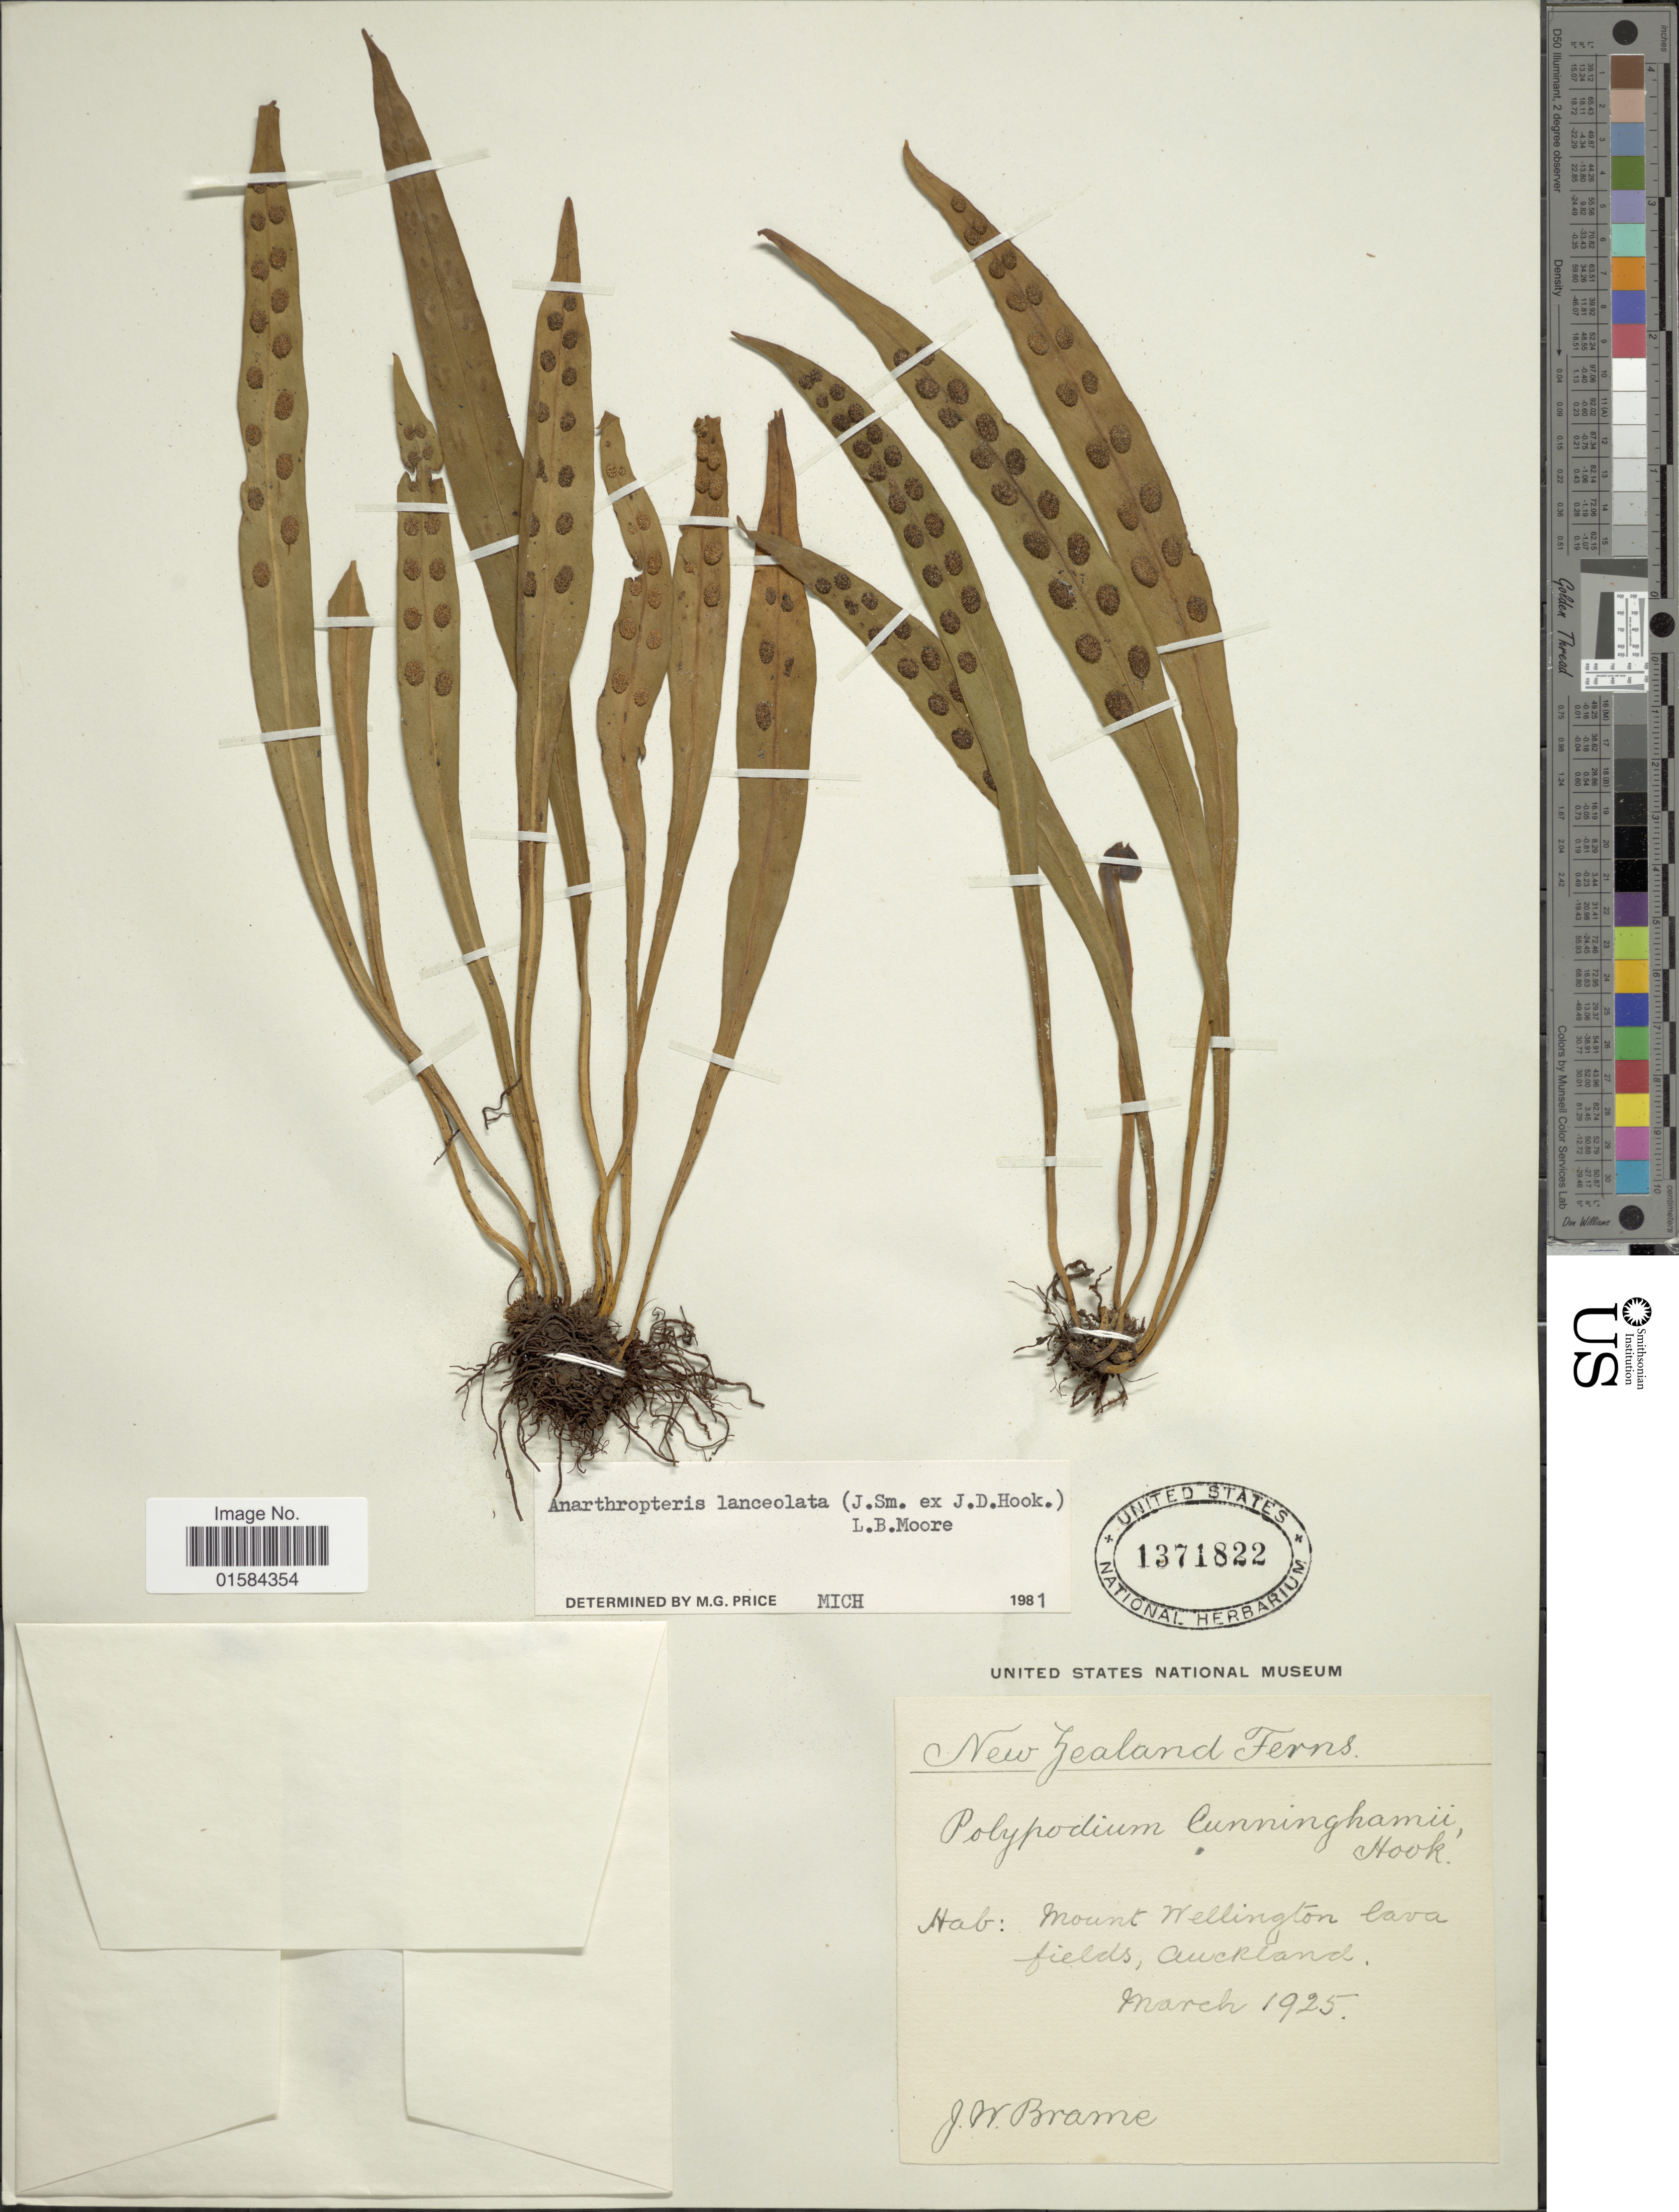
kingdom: Plantae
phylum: Tracheophyta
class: Polypodiopsida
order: Polypodiales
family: Polypodiaceae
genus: Loxogramme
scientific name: Loxogramme lanceolata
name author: (Sw.) C. Presl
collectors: J. Brame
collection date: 1925-03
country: New Zealand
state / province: Auckland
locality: Mount Wellington lava fields, Auckland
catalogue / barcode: US 1371822